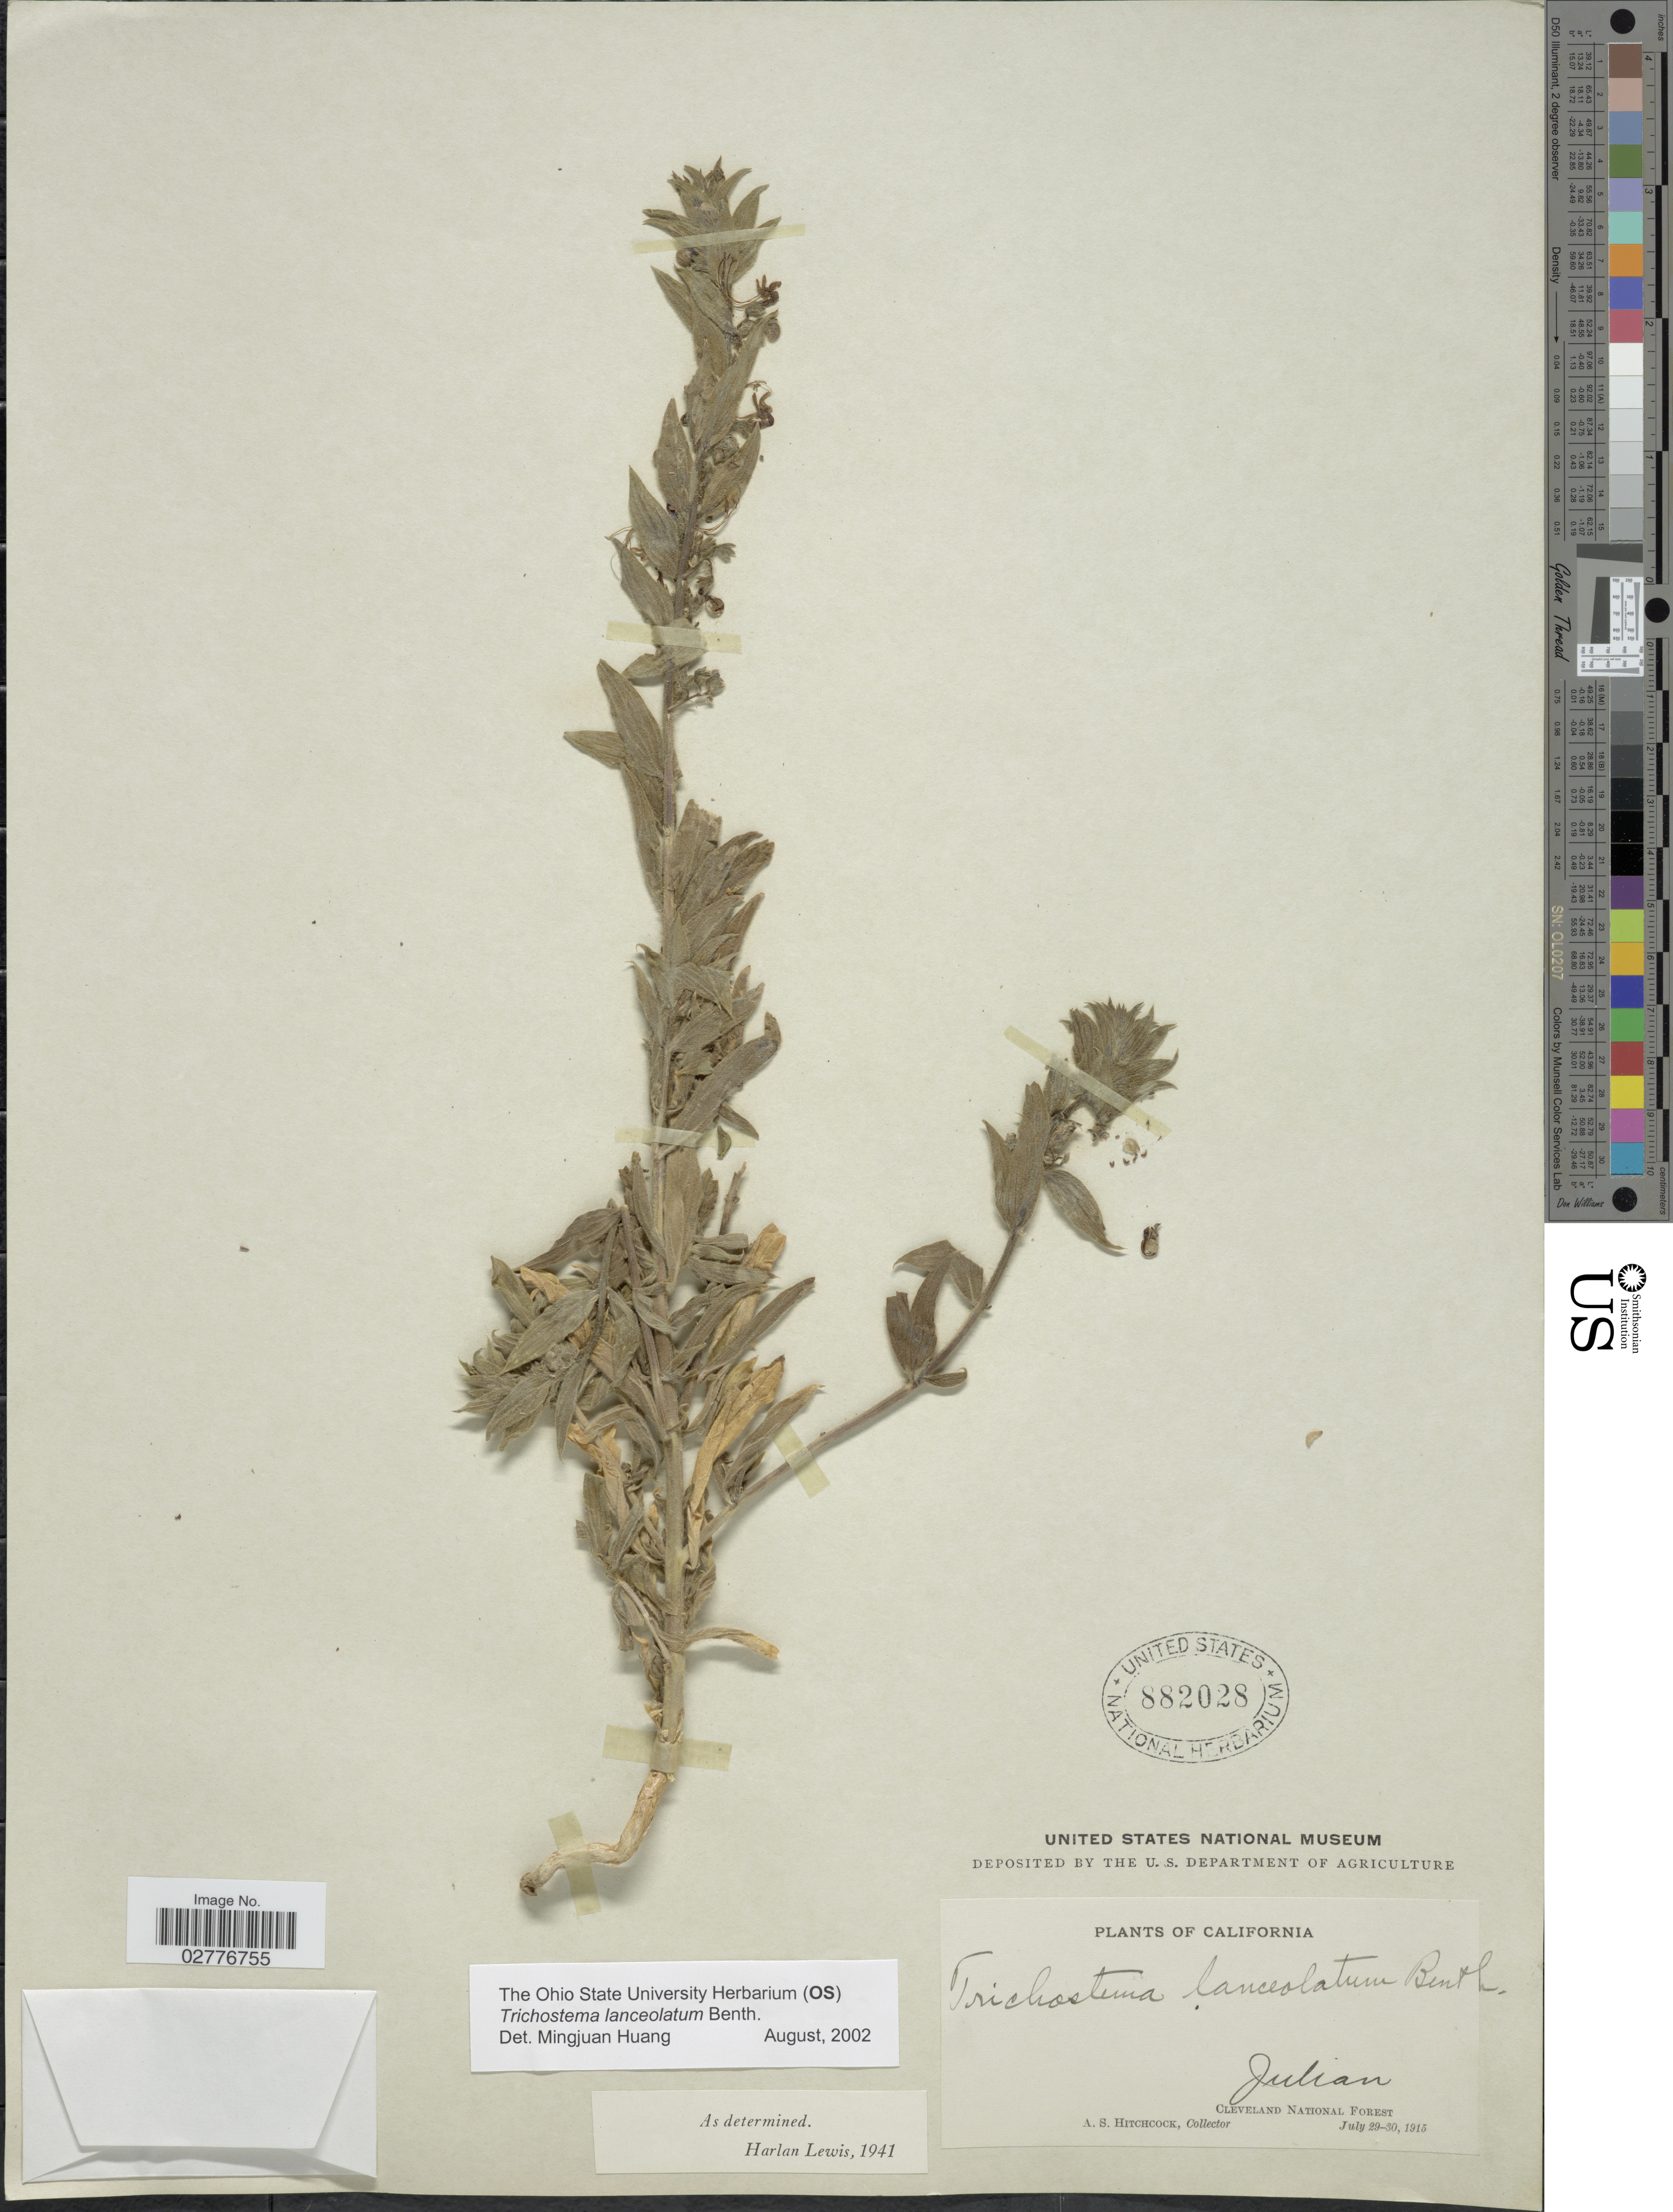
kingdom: Plantae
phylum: Tracheophyta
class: Magnoliopsida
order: Lamiales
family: Lamiaceae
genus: Trichostema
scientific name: Trichostema lanceolatum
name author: Benth.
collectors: A. S. Hitchcock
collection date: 1915-07-29/1915-07-30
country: United States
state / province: California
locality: Julian. Cleveland National Forest.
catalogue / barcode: US 882028